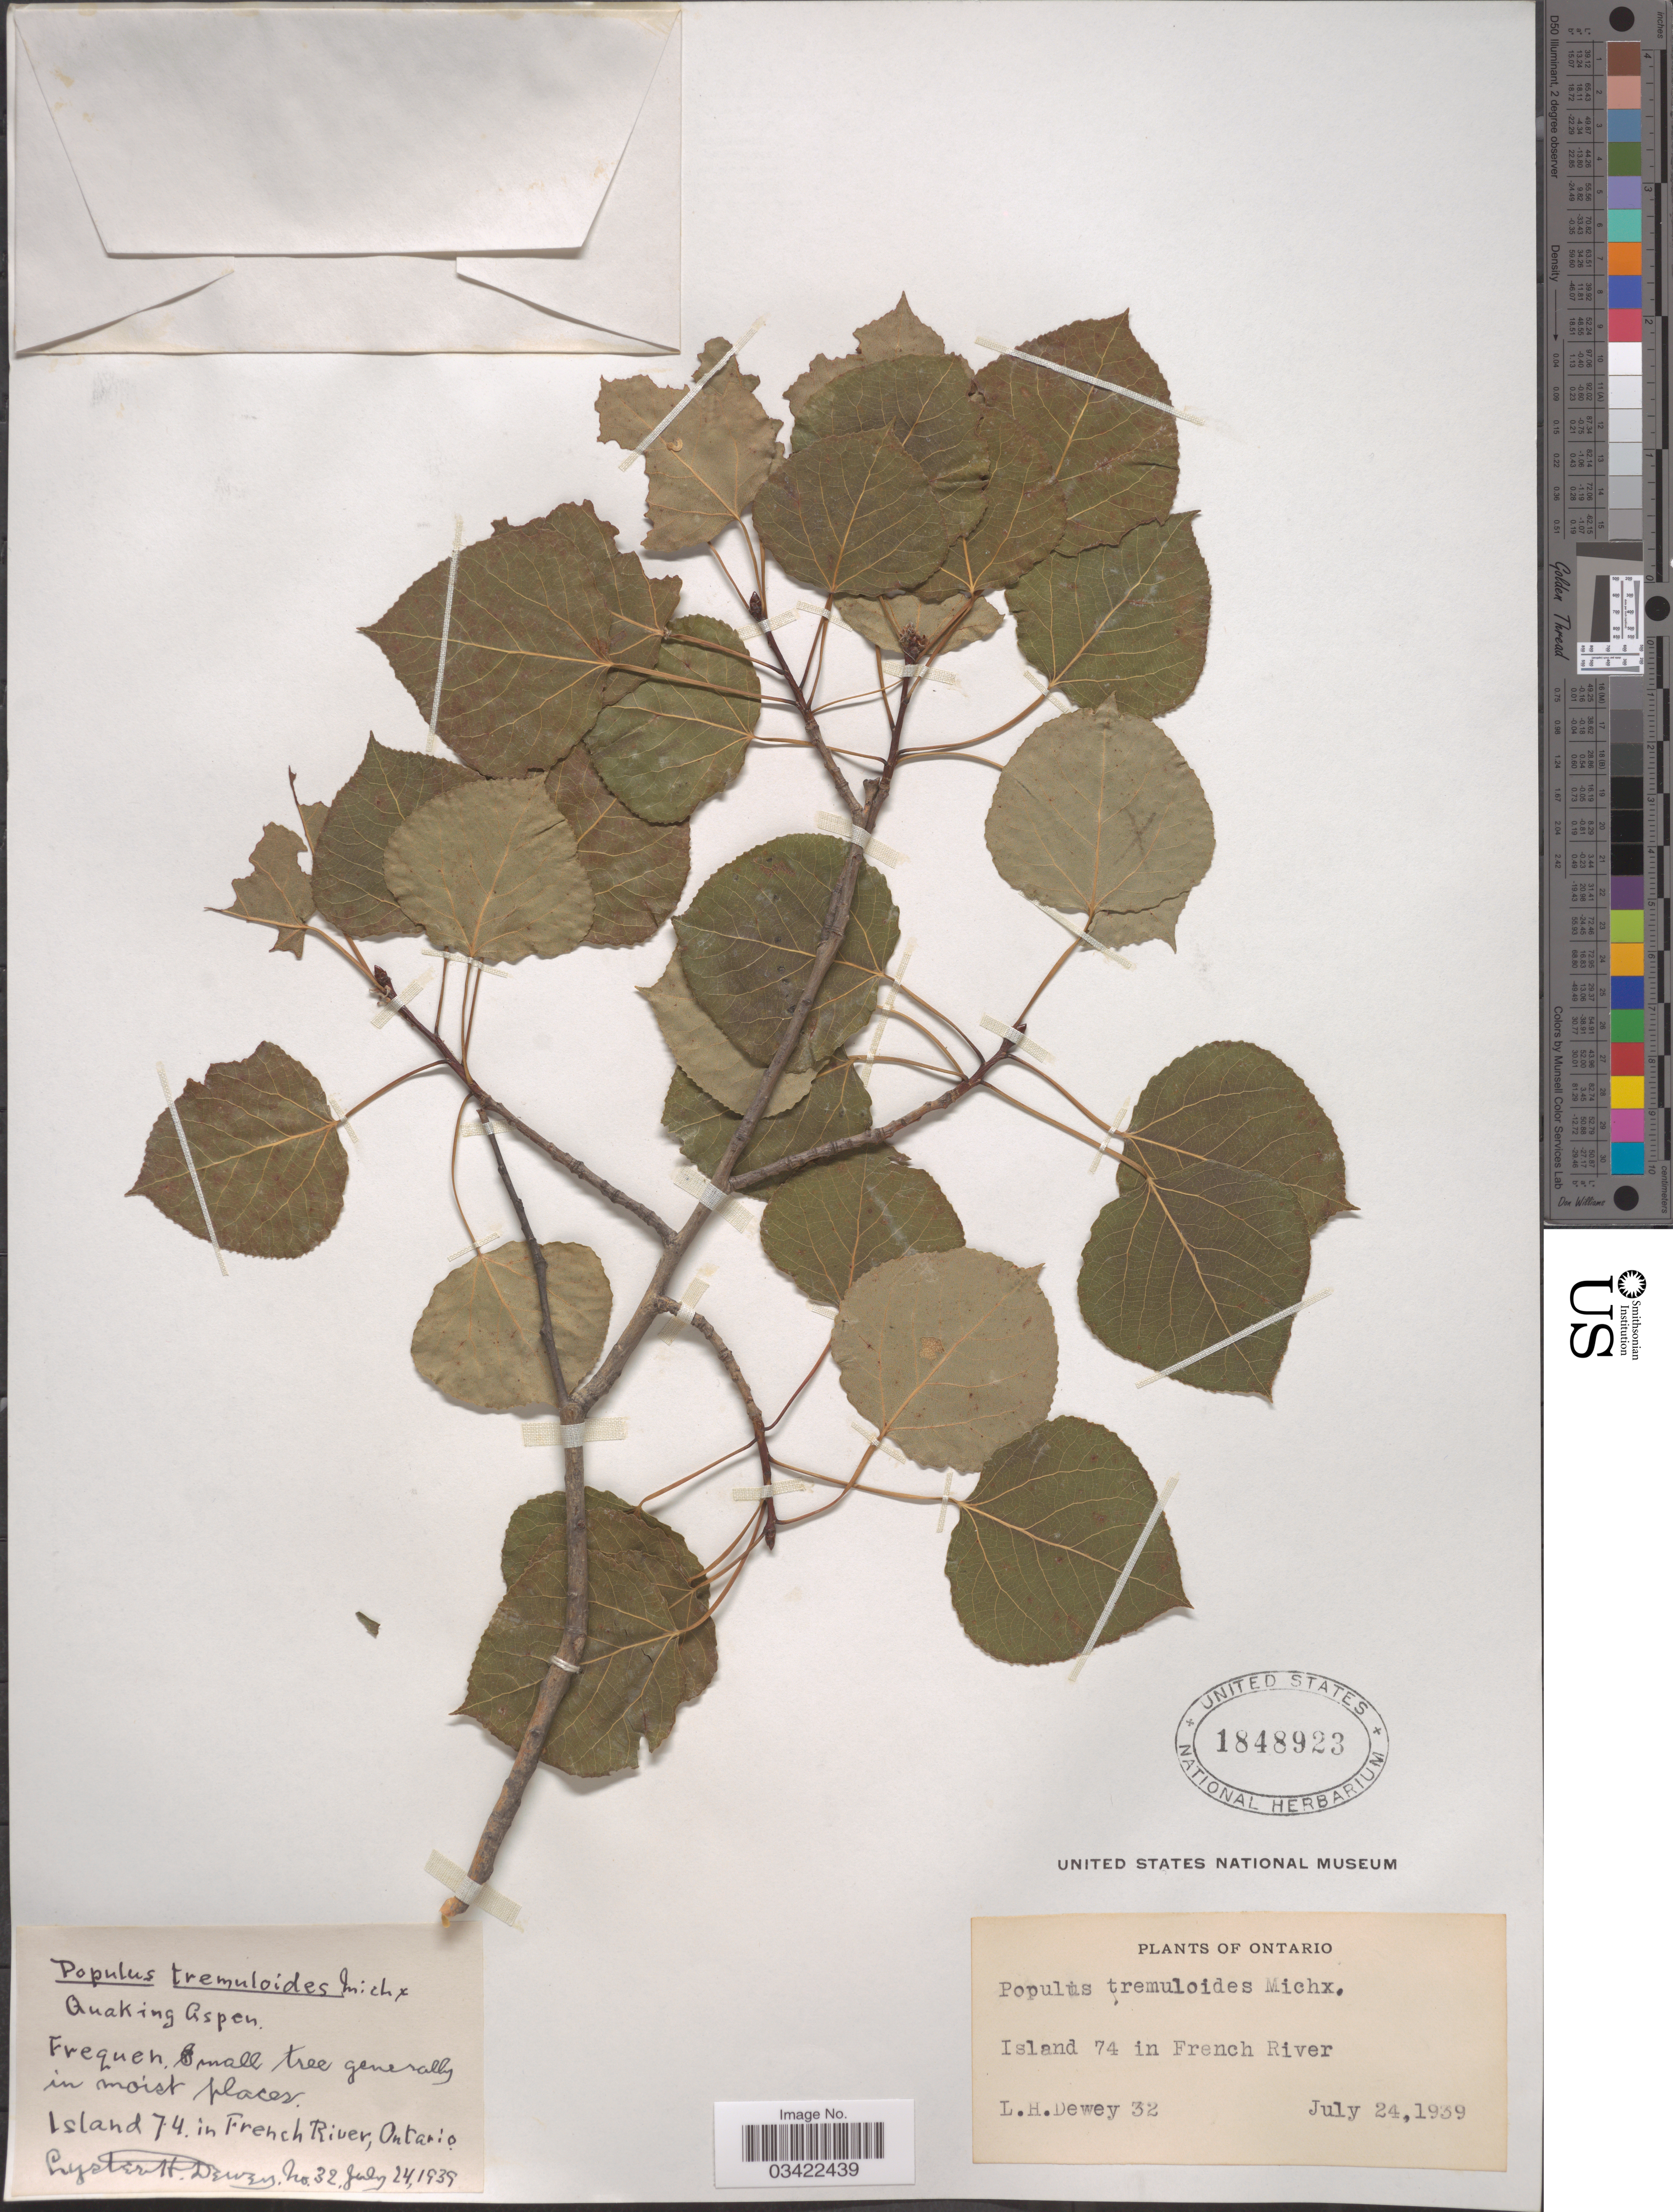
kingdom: Plantae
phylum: Tracheophyta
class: Magnoliopsida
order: Malpighiales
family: Salicaceae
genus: Populus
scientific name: Populus tremuloides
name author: Michx.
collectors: L. H. Dewey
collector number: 32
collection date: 1939-07-24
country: Canada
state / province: Ontario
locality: Island 74 in French River.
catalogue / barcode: US 1848923